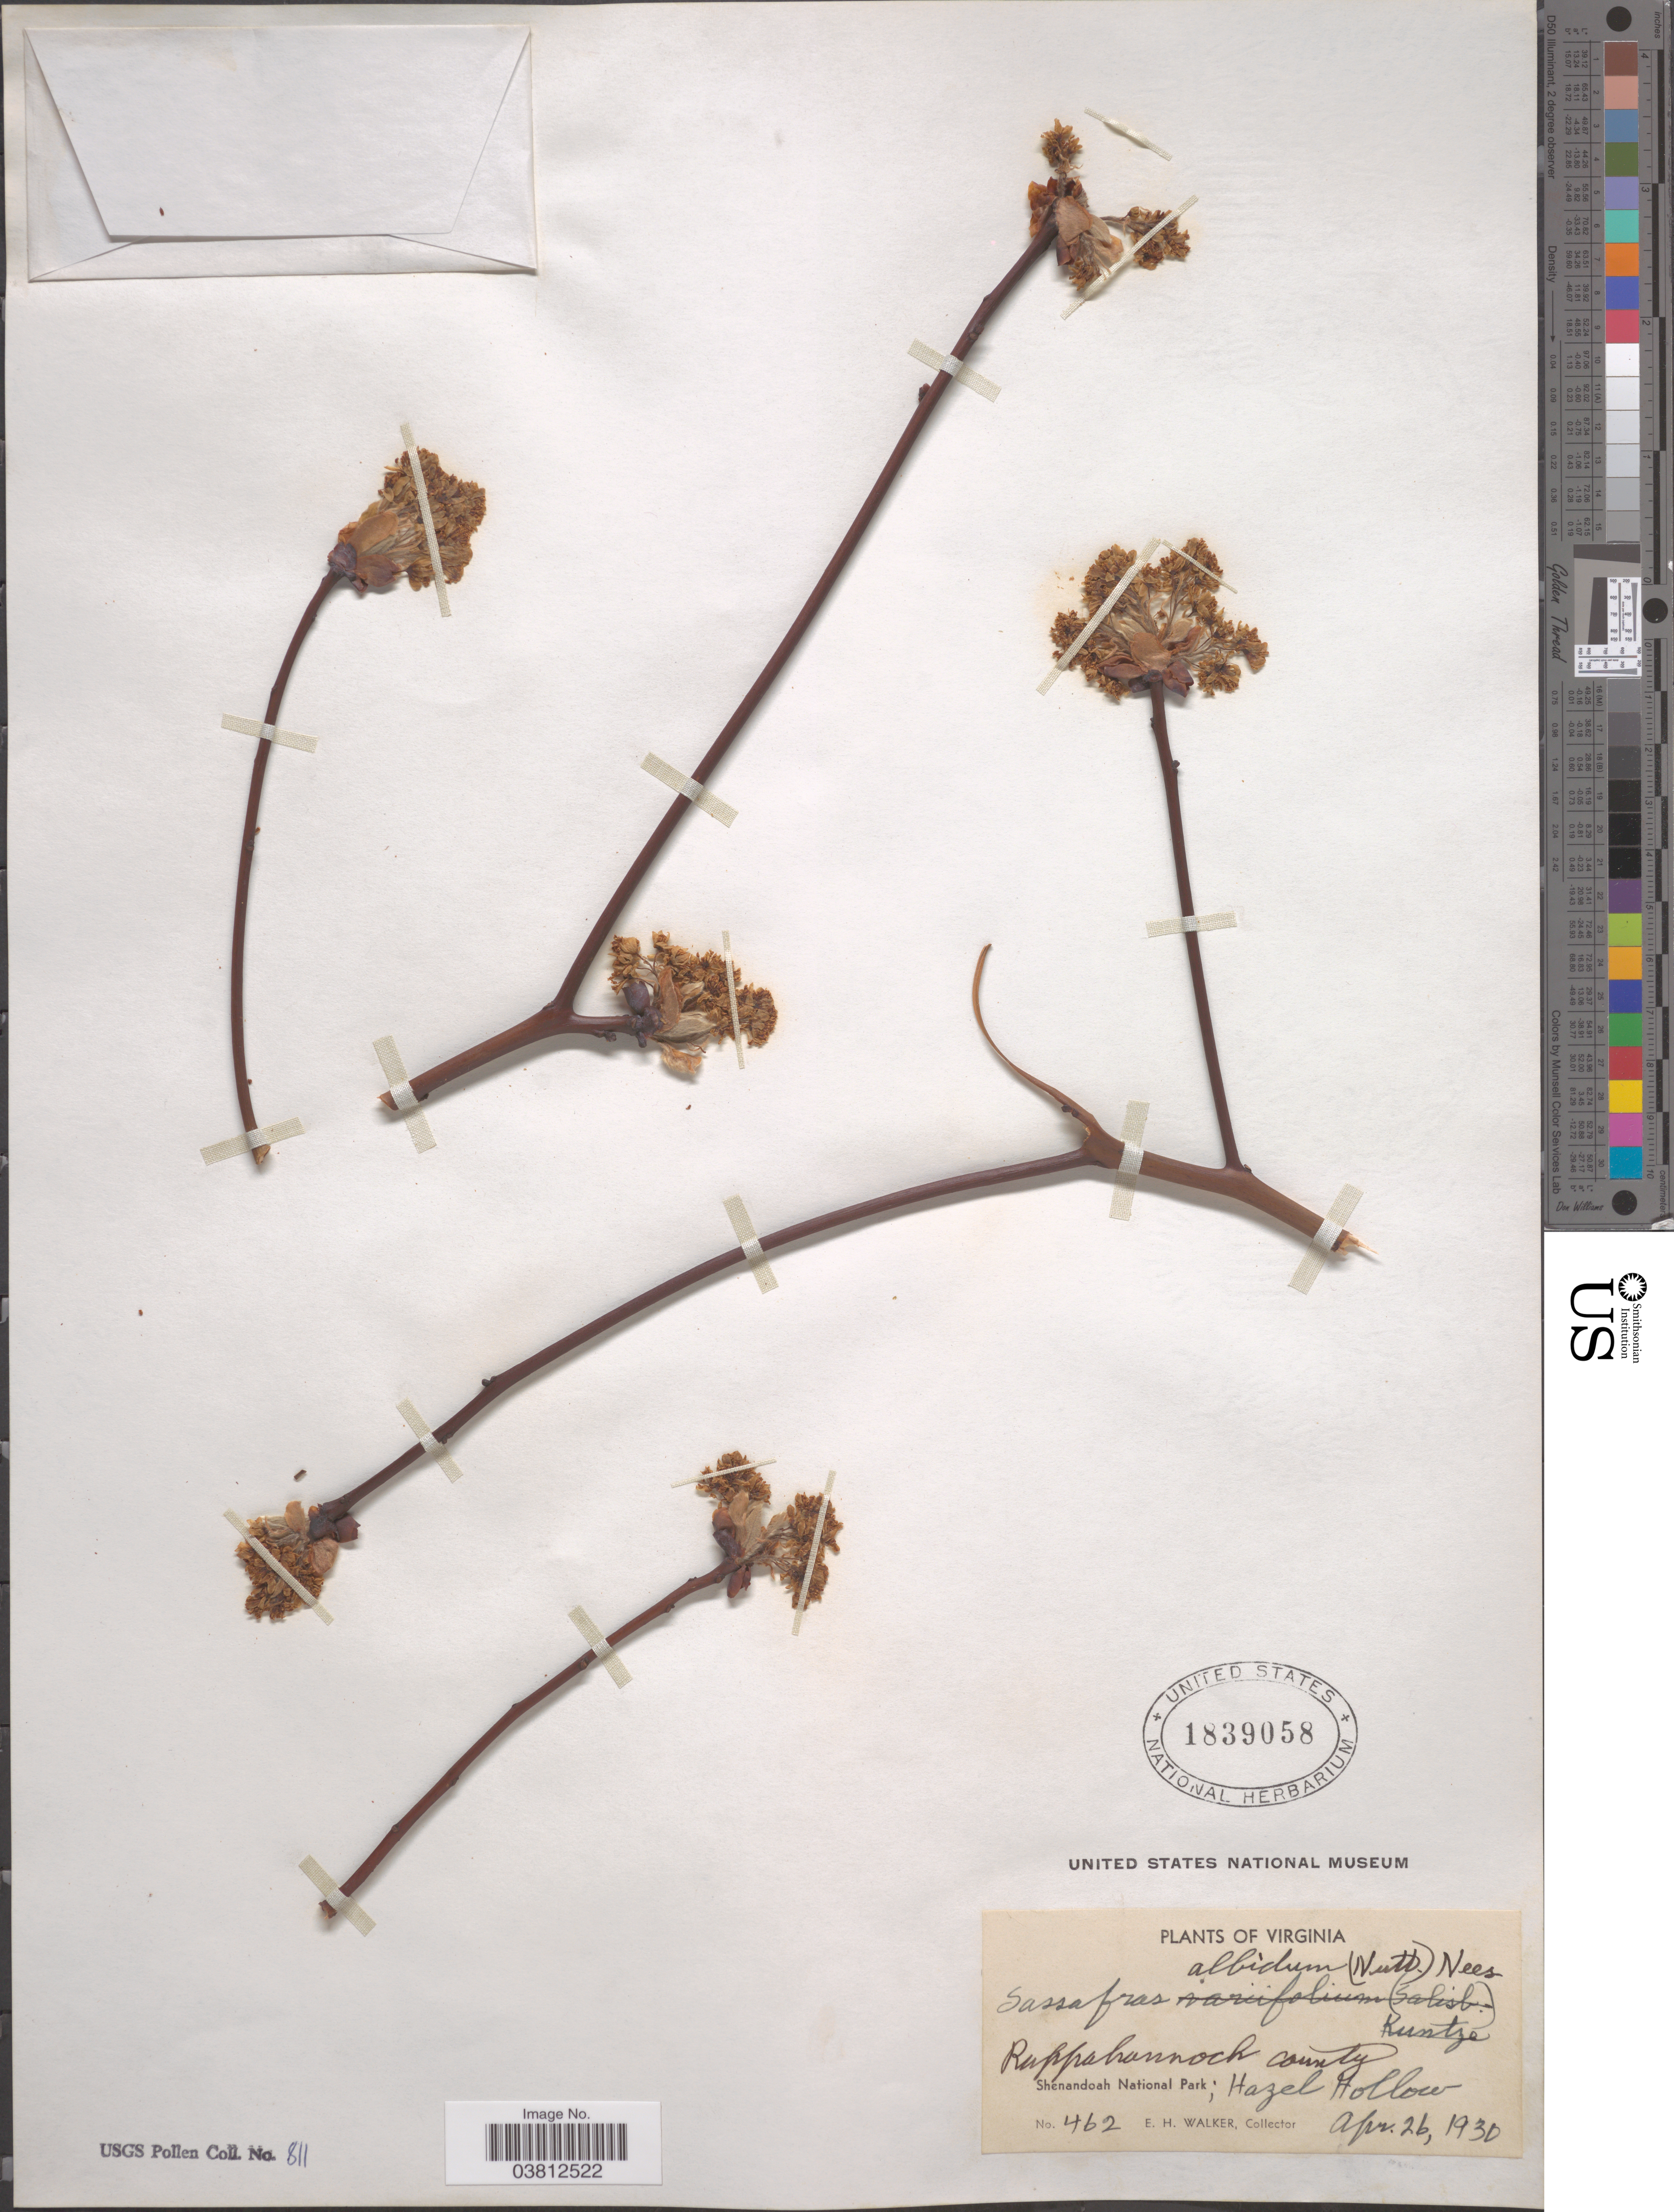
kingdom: Plantae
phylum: Tracheophyta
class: Magnoliopsida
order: Laurales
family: Lauraceae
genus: Sassafras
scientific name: Sassafras albidum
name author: (Nutt.) Nees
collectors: E. H. Walker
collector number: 462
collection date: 1930-04-26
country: United States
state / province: Virginia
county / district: Rappahannock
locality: Shenandoah National Park; Hazel Hollow.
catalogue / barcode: US 1839058